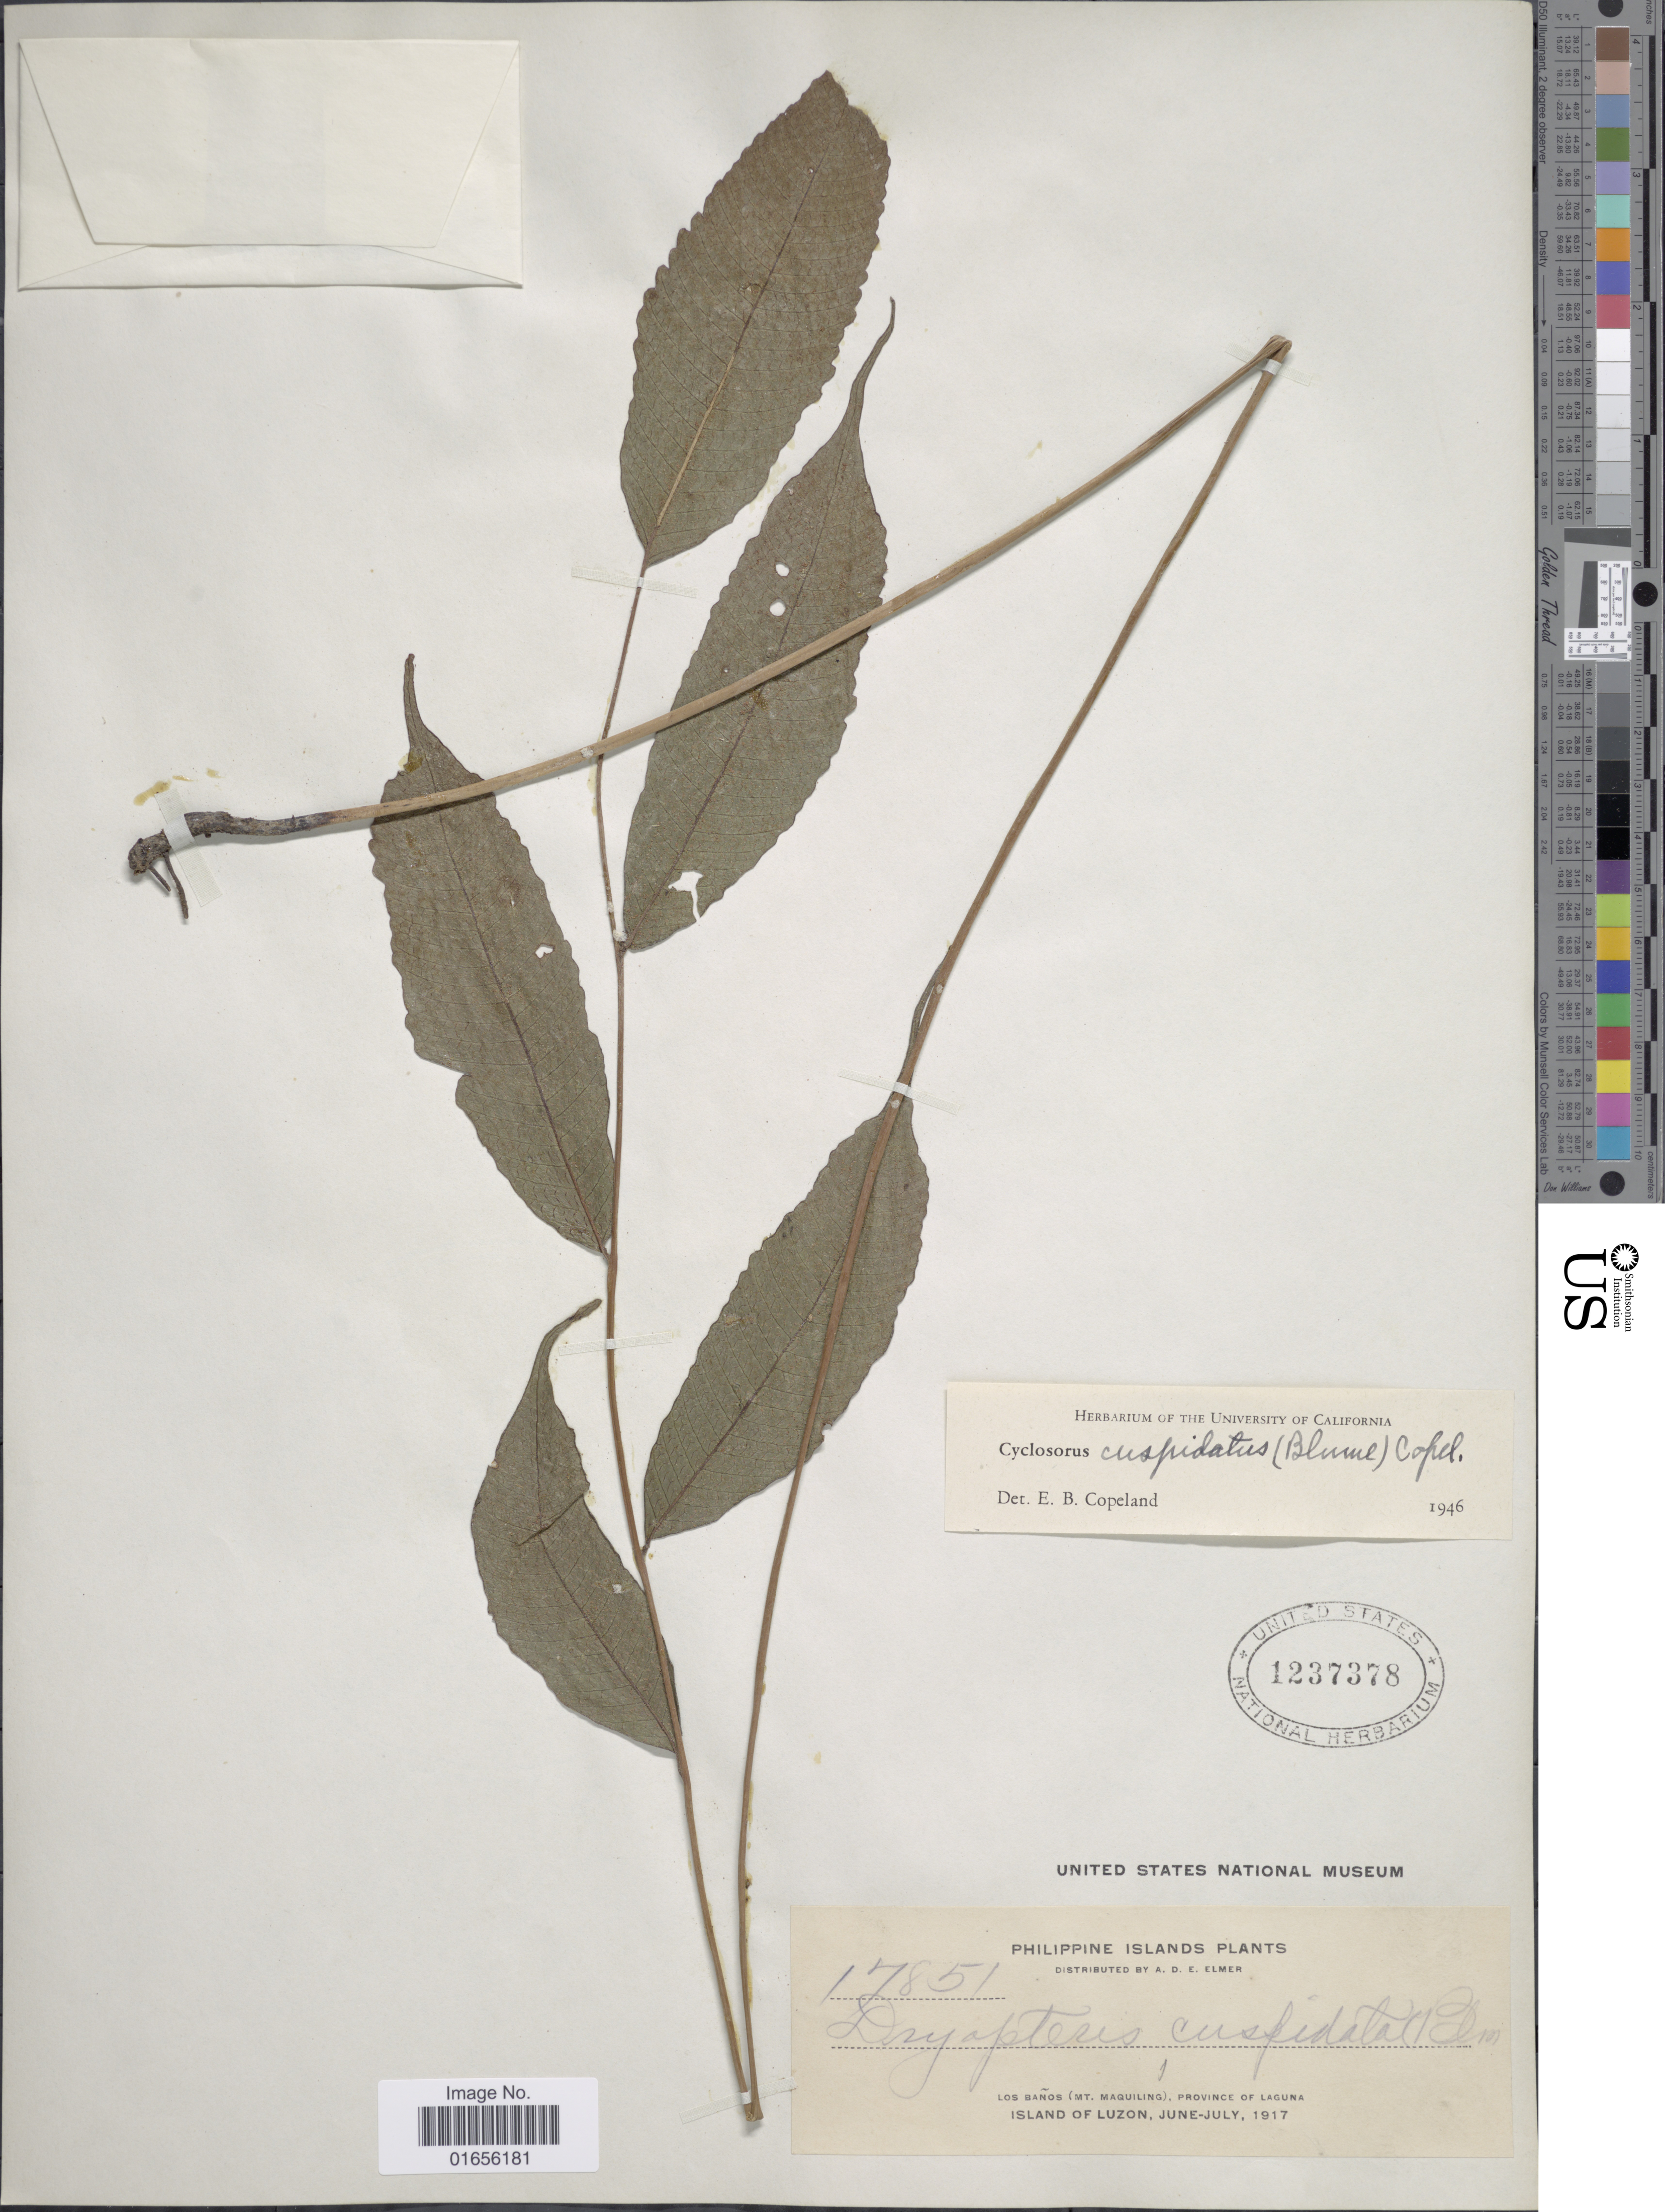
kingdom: Plantae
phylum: Tracheophyta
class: Polypodiopsida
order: Polypodiales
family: Thelypteridaceae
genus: Pronephrium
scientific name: Pronephrium cuspidatum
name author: (Blume) Holttum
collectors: A. D. E. Elmer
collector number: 17851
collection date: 1917-06/1917-07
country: Philippines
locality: Philippine Islands, Los Baños (Mt, Maquiling), Province of Laguna. Island of Luzon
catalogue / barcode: US 1237378